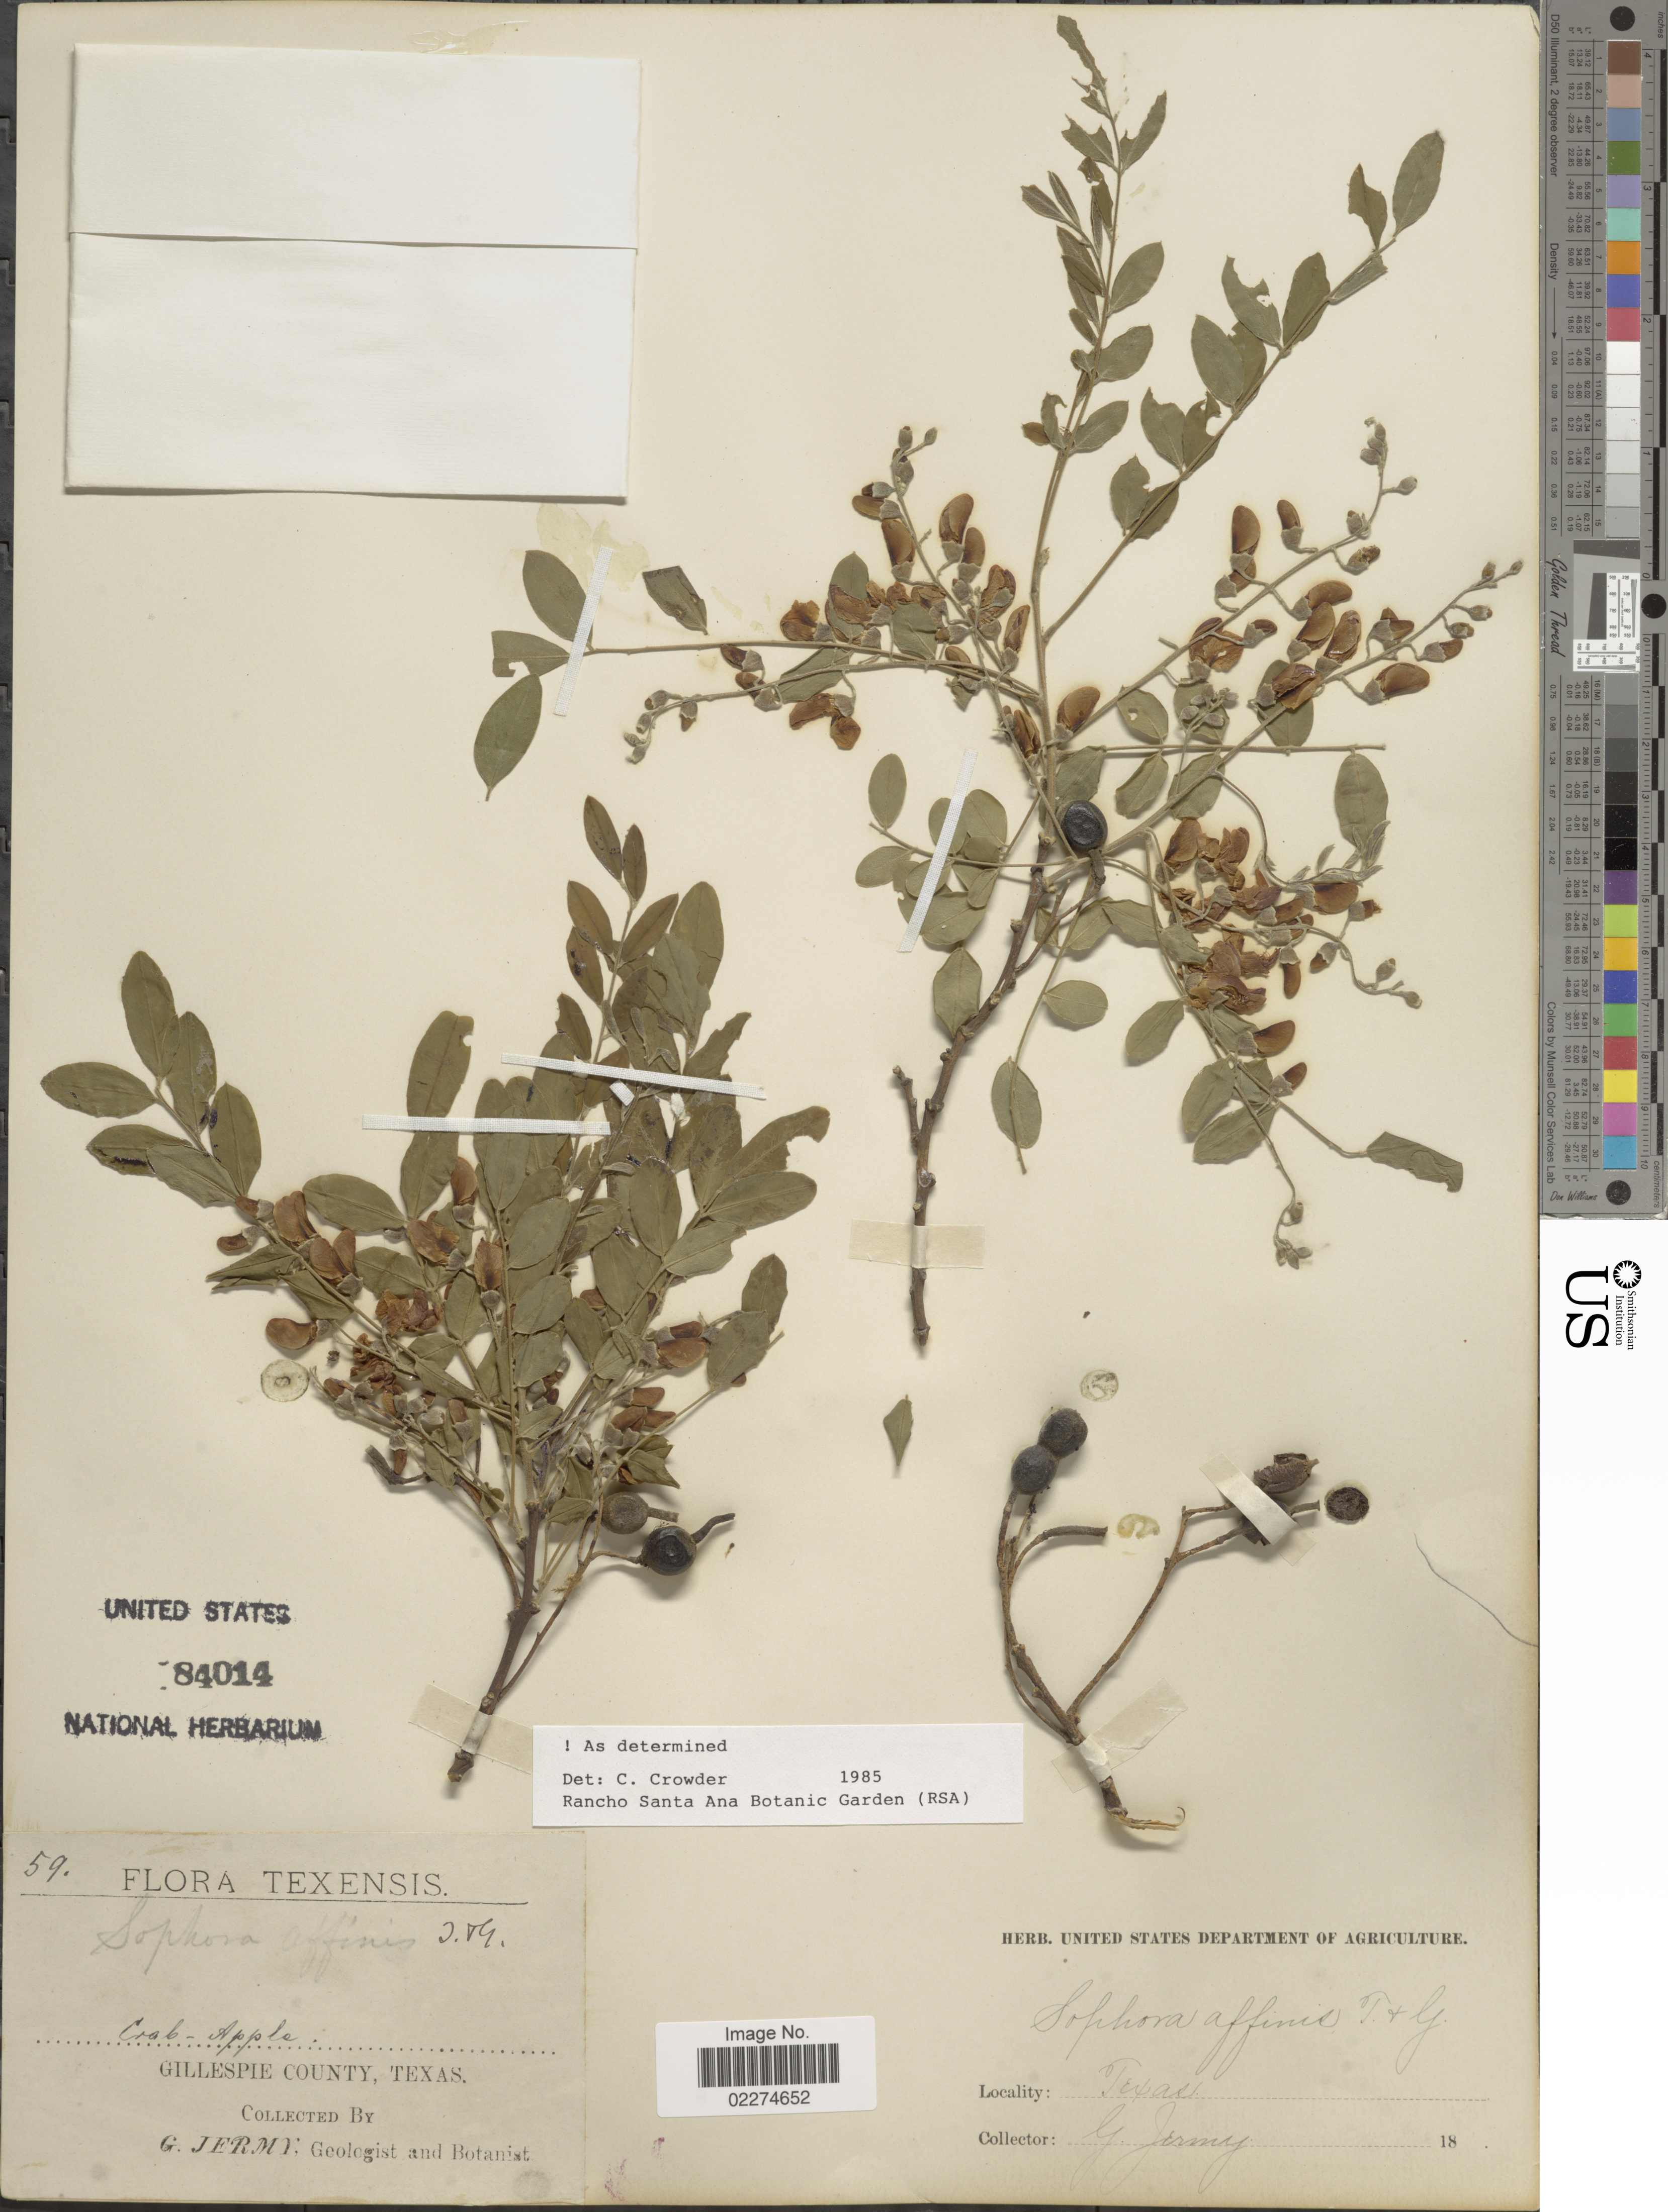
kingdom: Plantae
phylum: Tracheophyta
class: Magnoliopsida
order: Fabales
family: Fabaceae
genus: Sophora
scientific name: Sophora affinis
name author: Torr. & A. Gray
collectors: G. Jermy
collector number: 59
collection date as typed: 18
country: United States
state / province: Texas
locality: Gillespie County, Texas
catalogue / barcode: US 84014